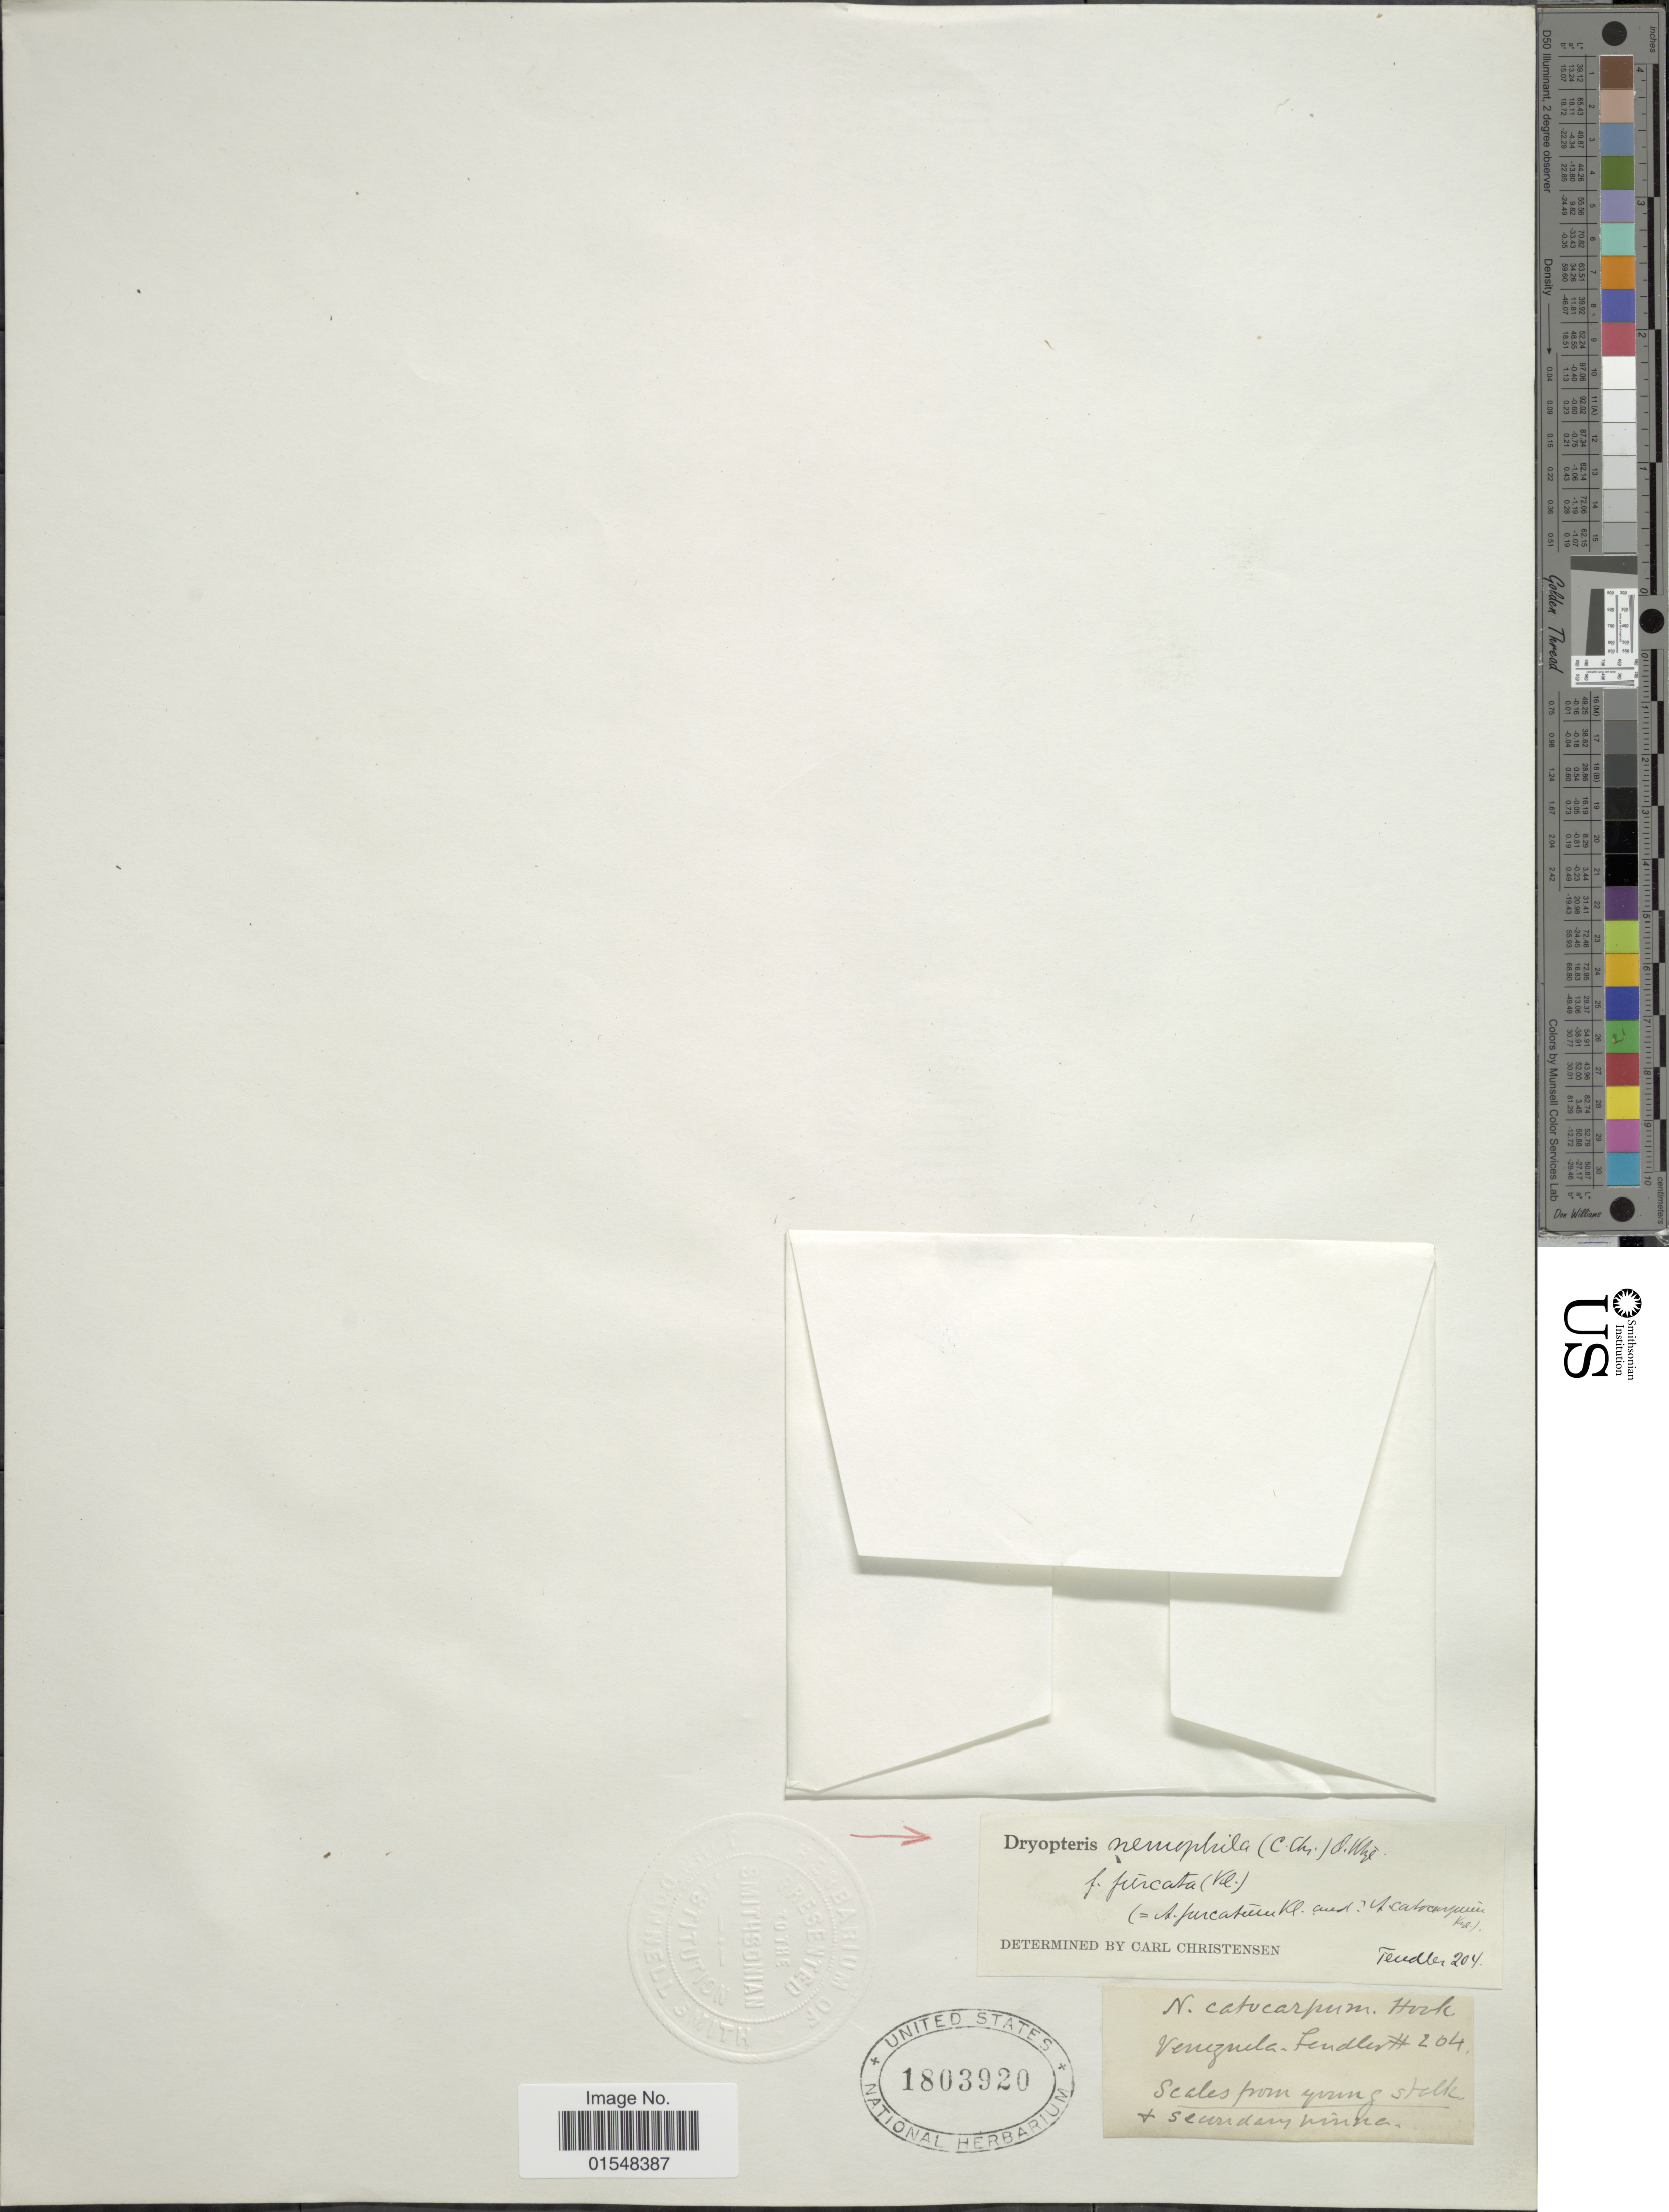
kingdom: Plantae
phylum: Tracheophyta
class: Polypodiopsida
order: Polypodiales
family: Dryopteridaceae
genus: Ctenitis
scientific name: Ctenitis sloanei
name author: (Poepp. ex Spreng.) C.V. Morton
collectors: -. Fendler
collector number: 204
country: Venezuela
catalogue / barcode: US 1803920